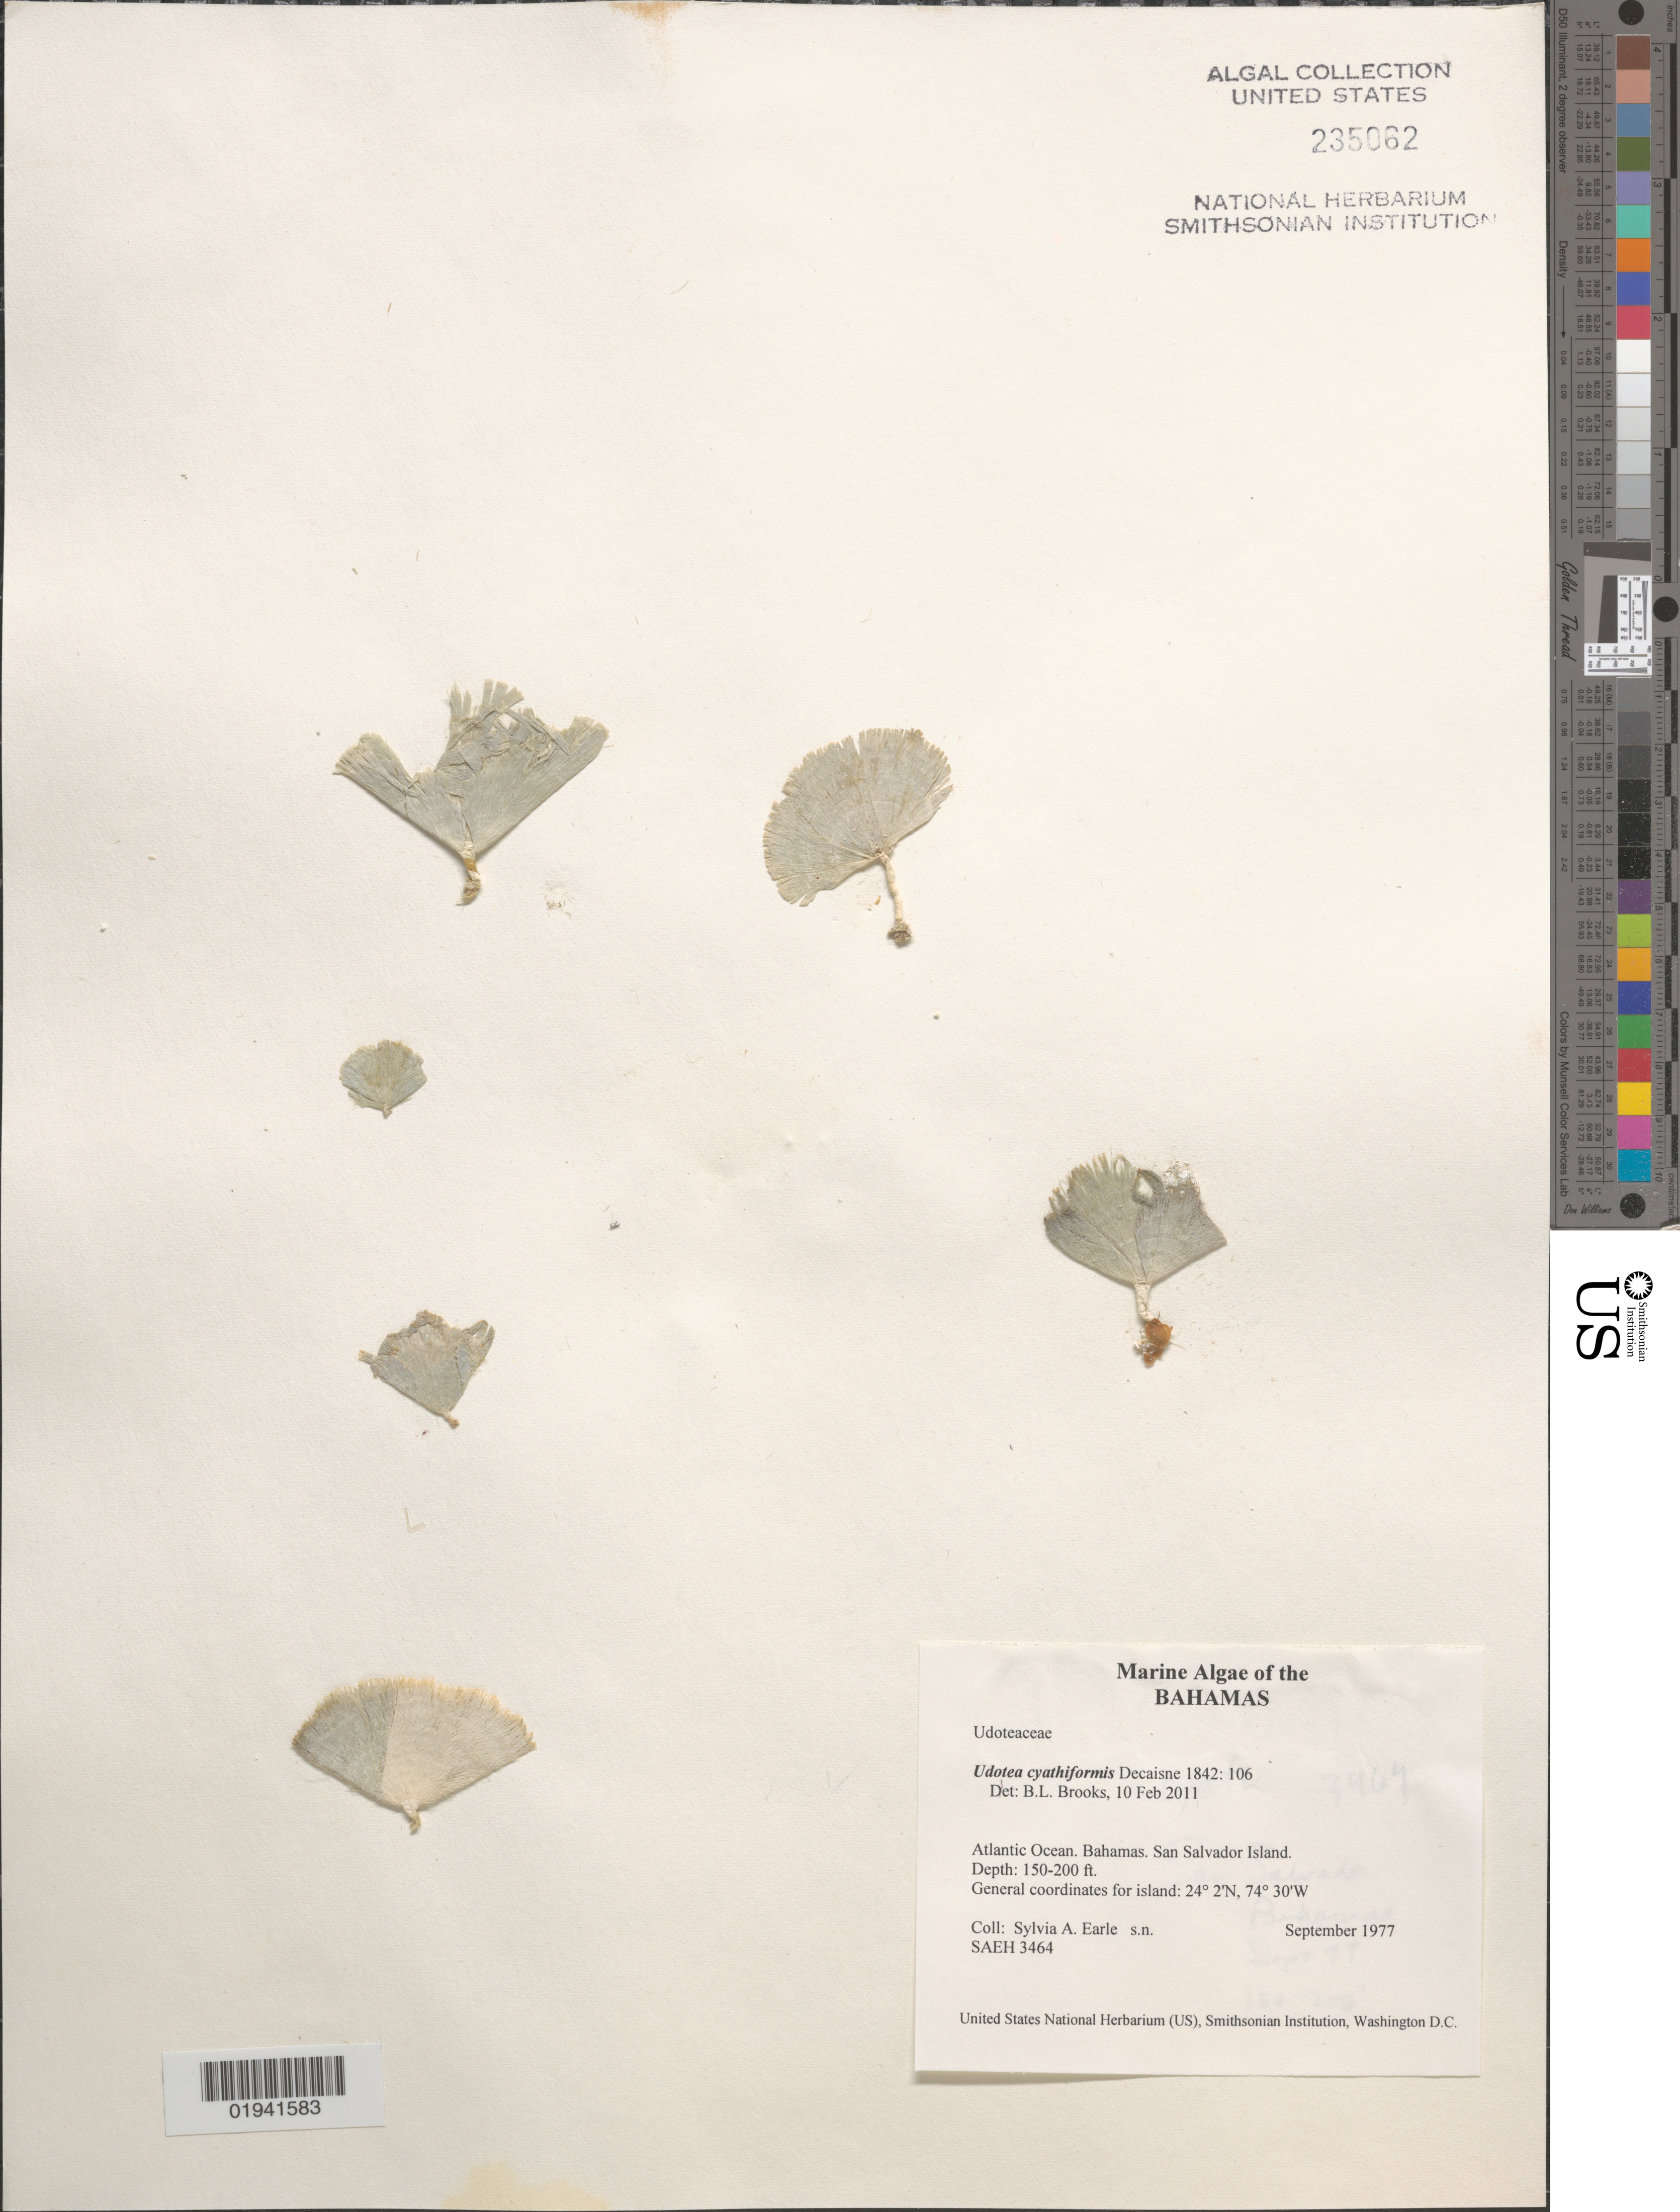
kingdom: Plantae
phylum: Chlorophyta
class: Ulvophyceae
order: Bryopsidales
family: Udoteaceae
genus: Udotea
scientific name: Udotea cyathiformis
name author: Decne.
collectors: S. A. Earle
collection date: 1977-09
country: Bahamas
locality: Atlantic Ocean. San Salvador Island.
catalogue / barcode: US 235062